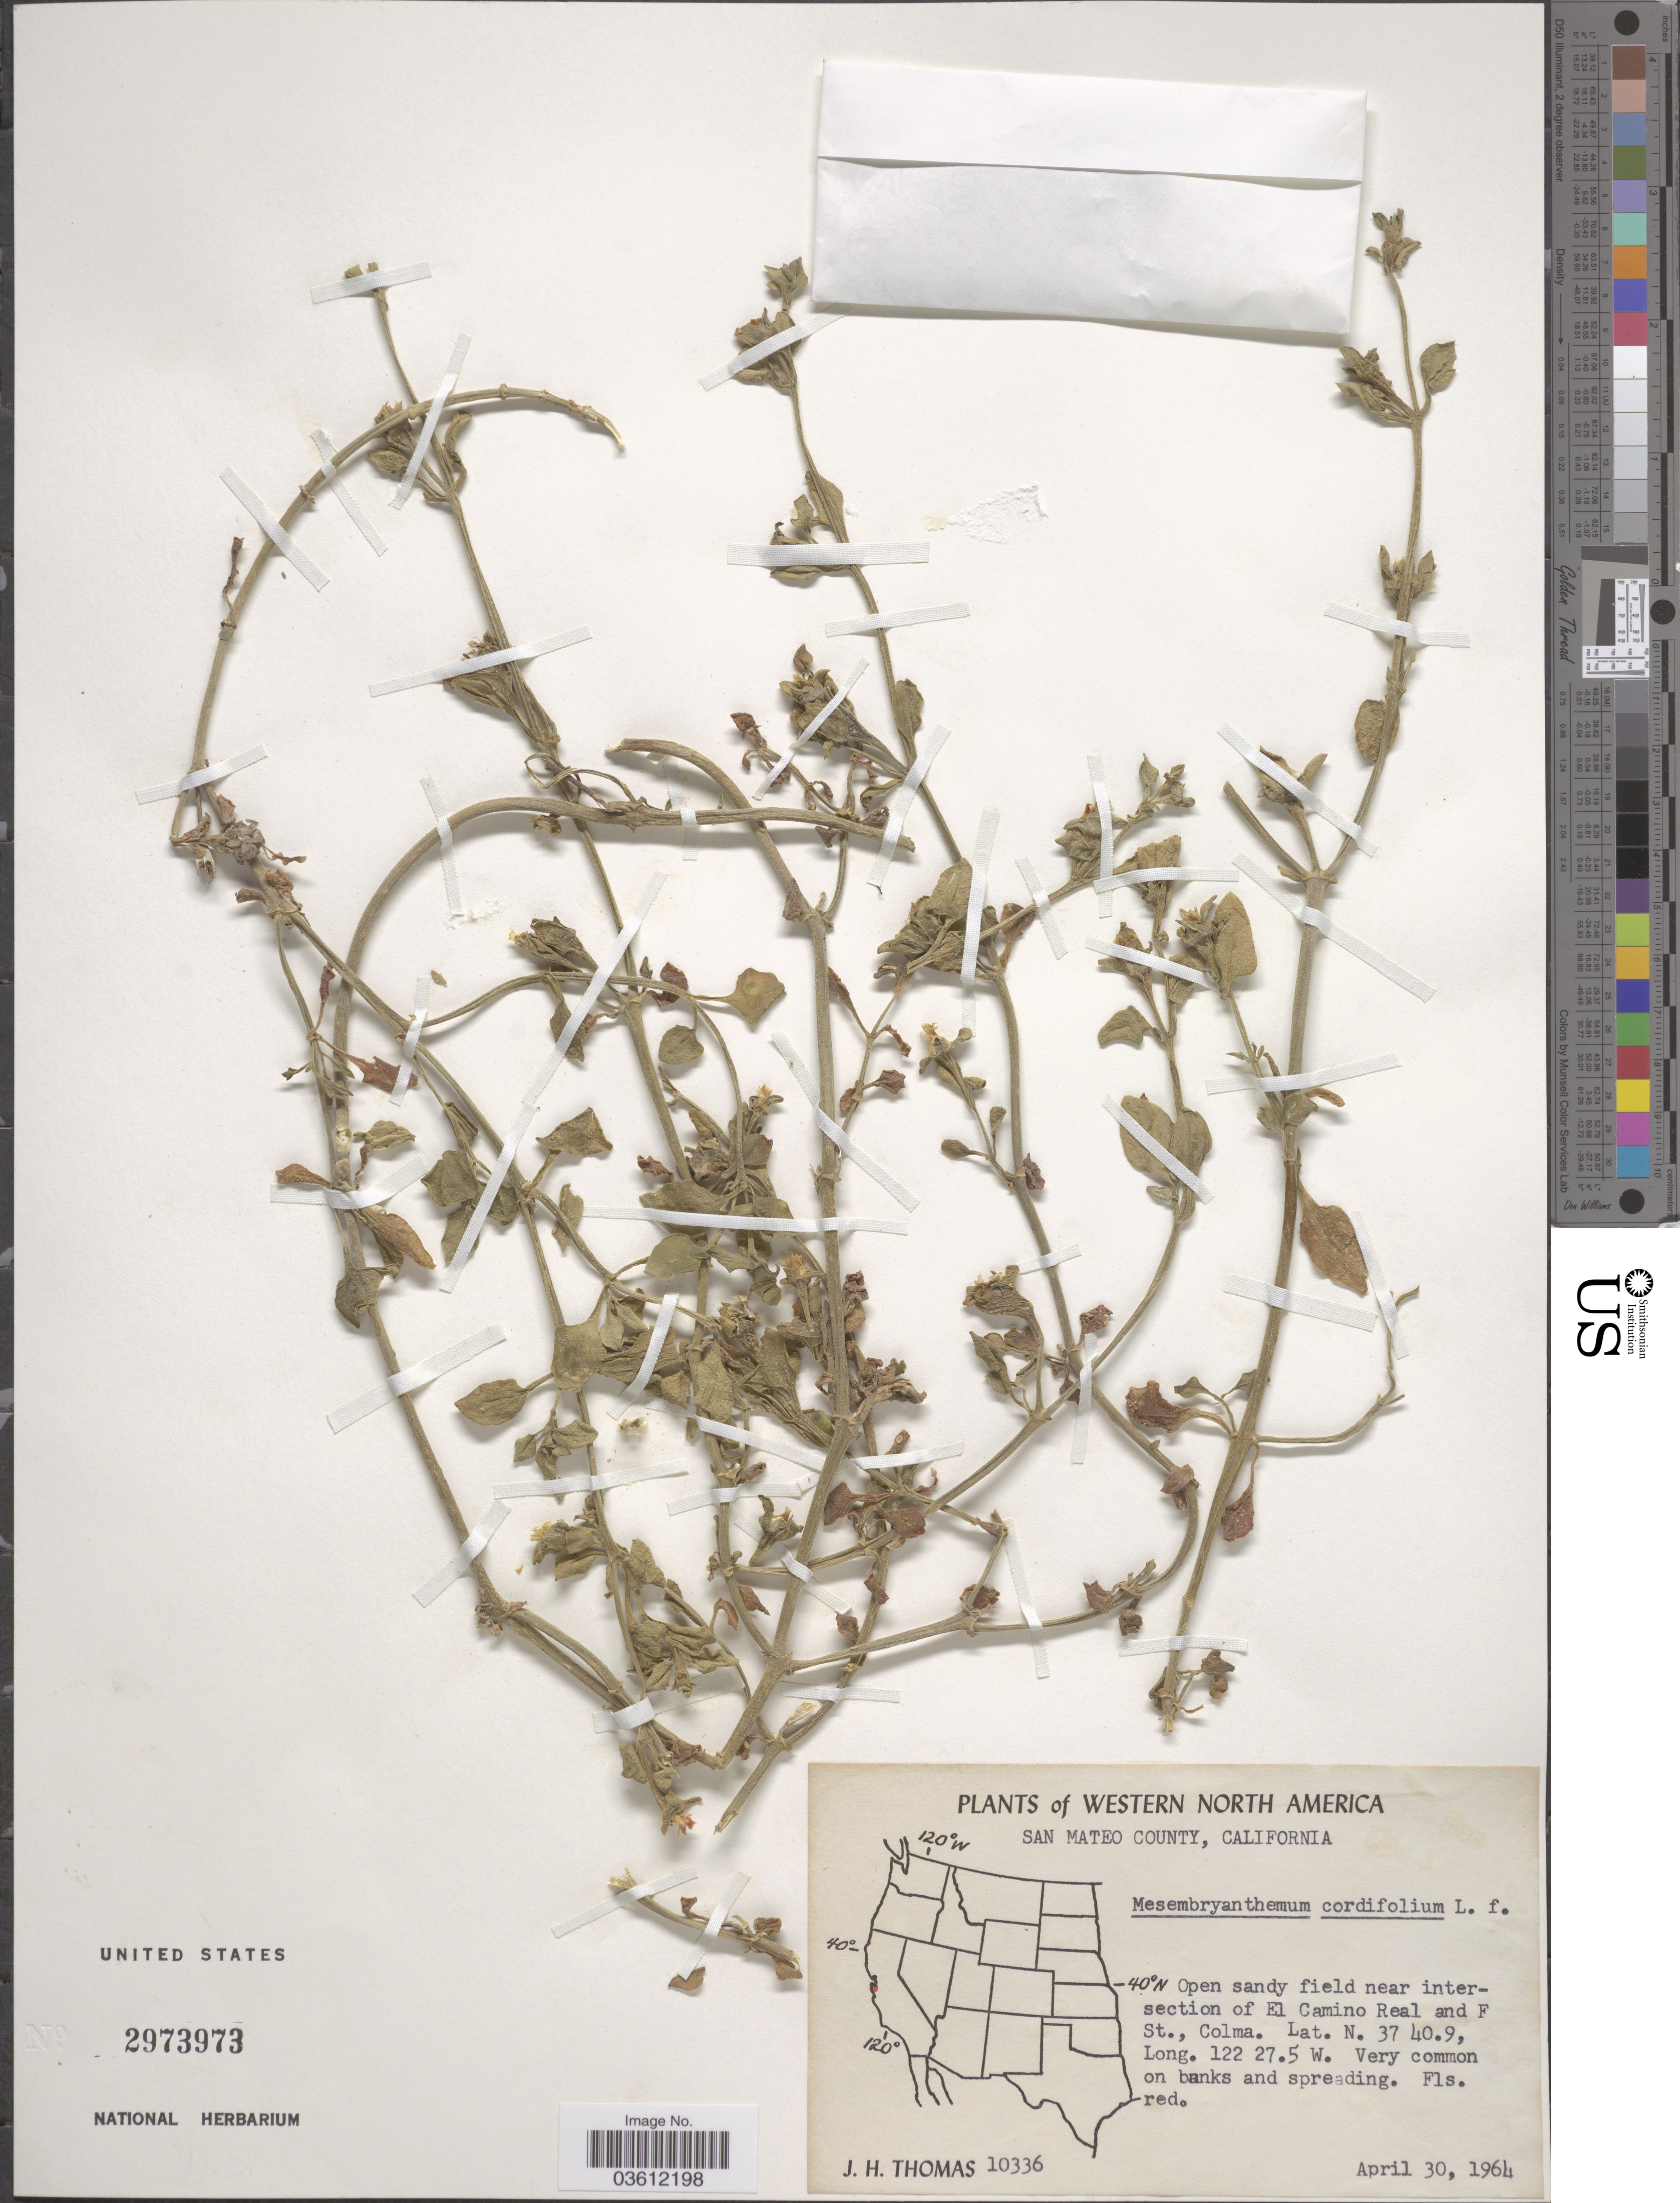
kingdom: Plantae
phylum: Tracheophyta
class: Magnoliopsida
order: Caryophyllales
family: Aizoaceae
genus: Mesembryanthemum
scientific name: Mesembryanthemum cordifolium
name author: L. f.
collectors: J. H. Thomas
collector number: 10336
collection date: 1964-04-30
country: United States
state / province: California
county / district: San Mateo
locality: Western North America. San Mateo County. Open sandy field near intersection of El Camino Real and F St., Colma.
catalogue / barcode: US 2973973